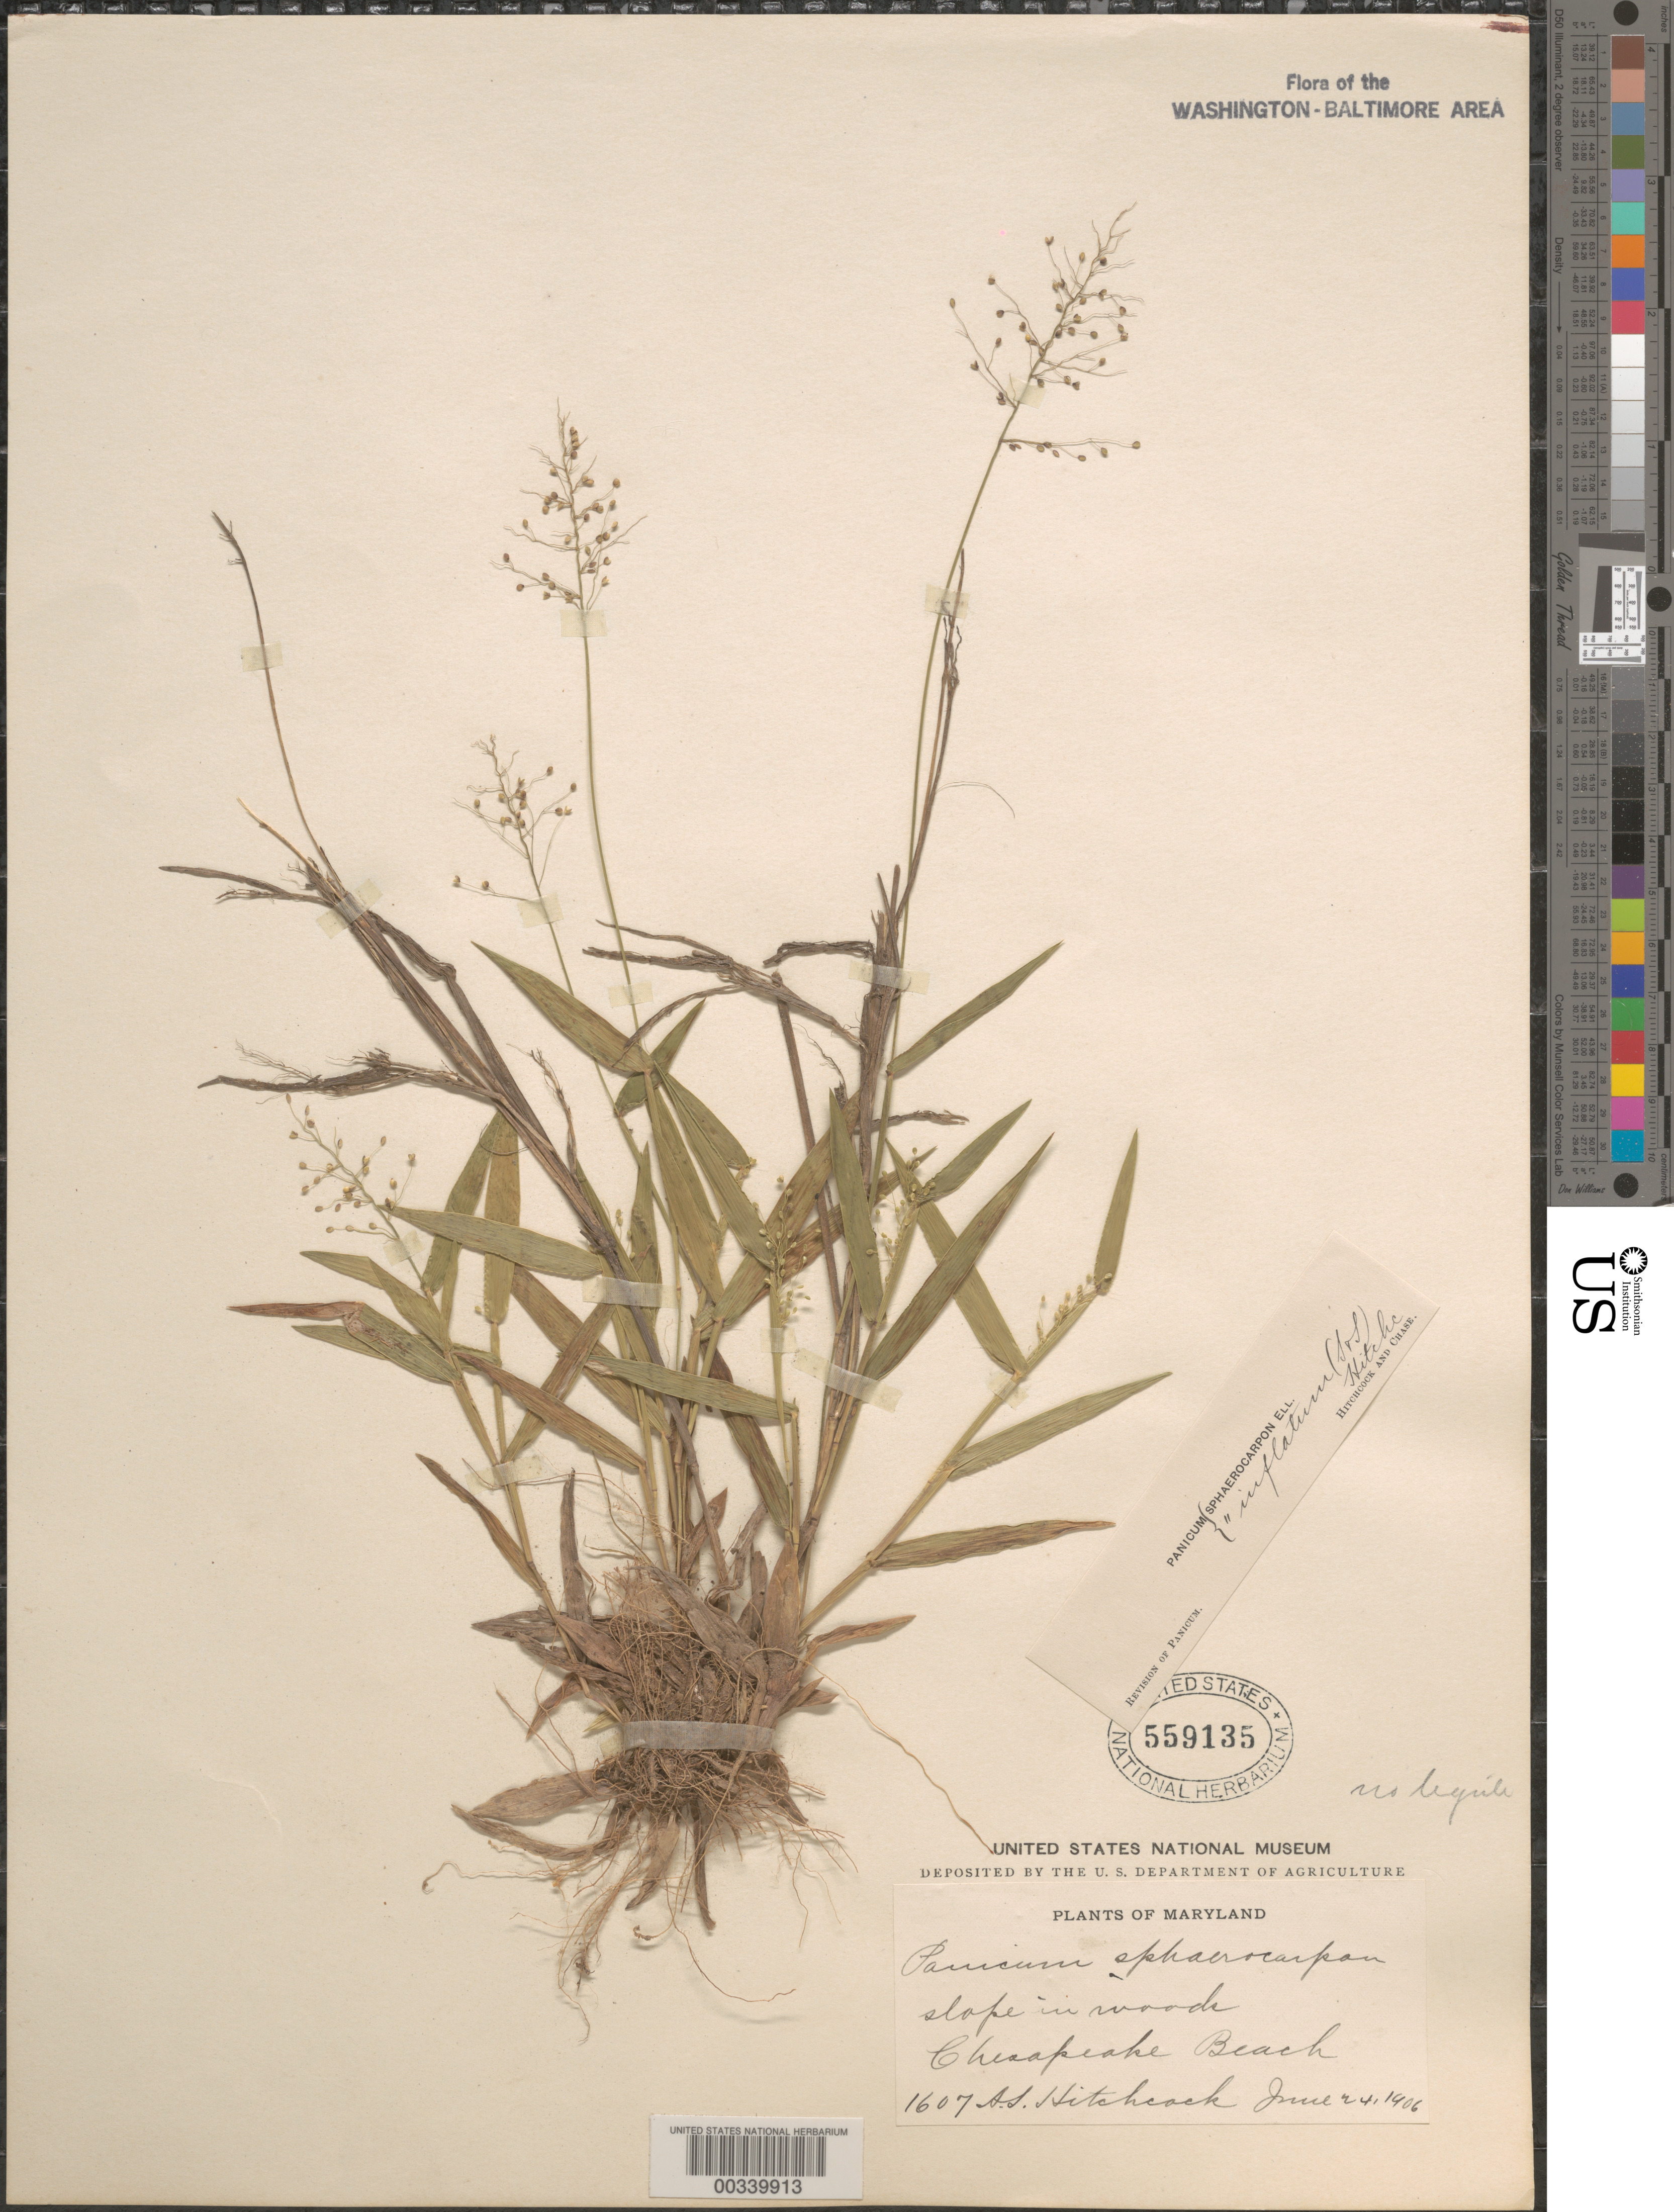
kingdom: Plantae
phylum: Tracheophyta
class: Liliopsida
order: Poales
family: Poaceae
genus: Dichanthelium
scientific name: Dichanthelium sphaerocarpon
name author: (Elliott) Gould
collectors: A. S. Hitchcock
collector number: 1607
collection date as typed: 24 Jun 1906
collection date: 1906-06-24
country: United States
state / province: Maryland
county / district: Calvert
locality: Chesapeake Beach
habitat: In woods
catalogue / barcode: US 559135